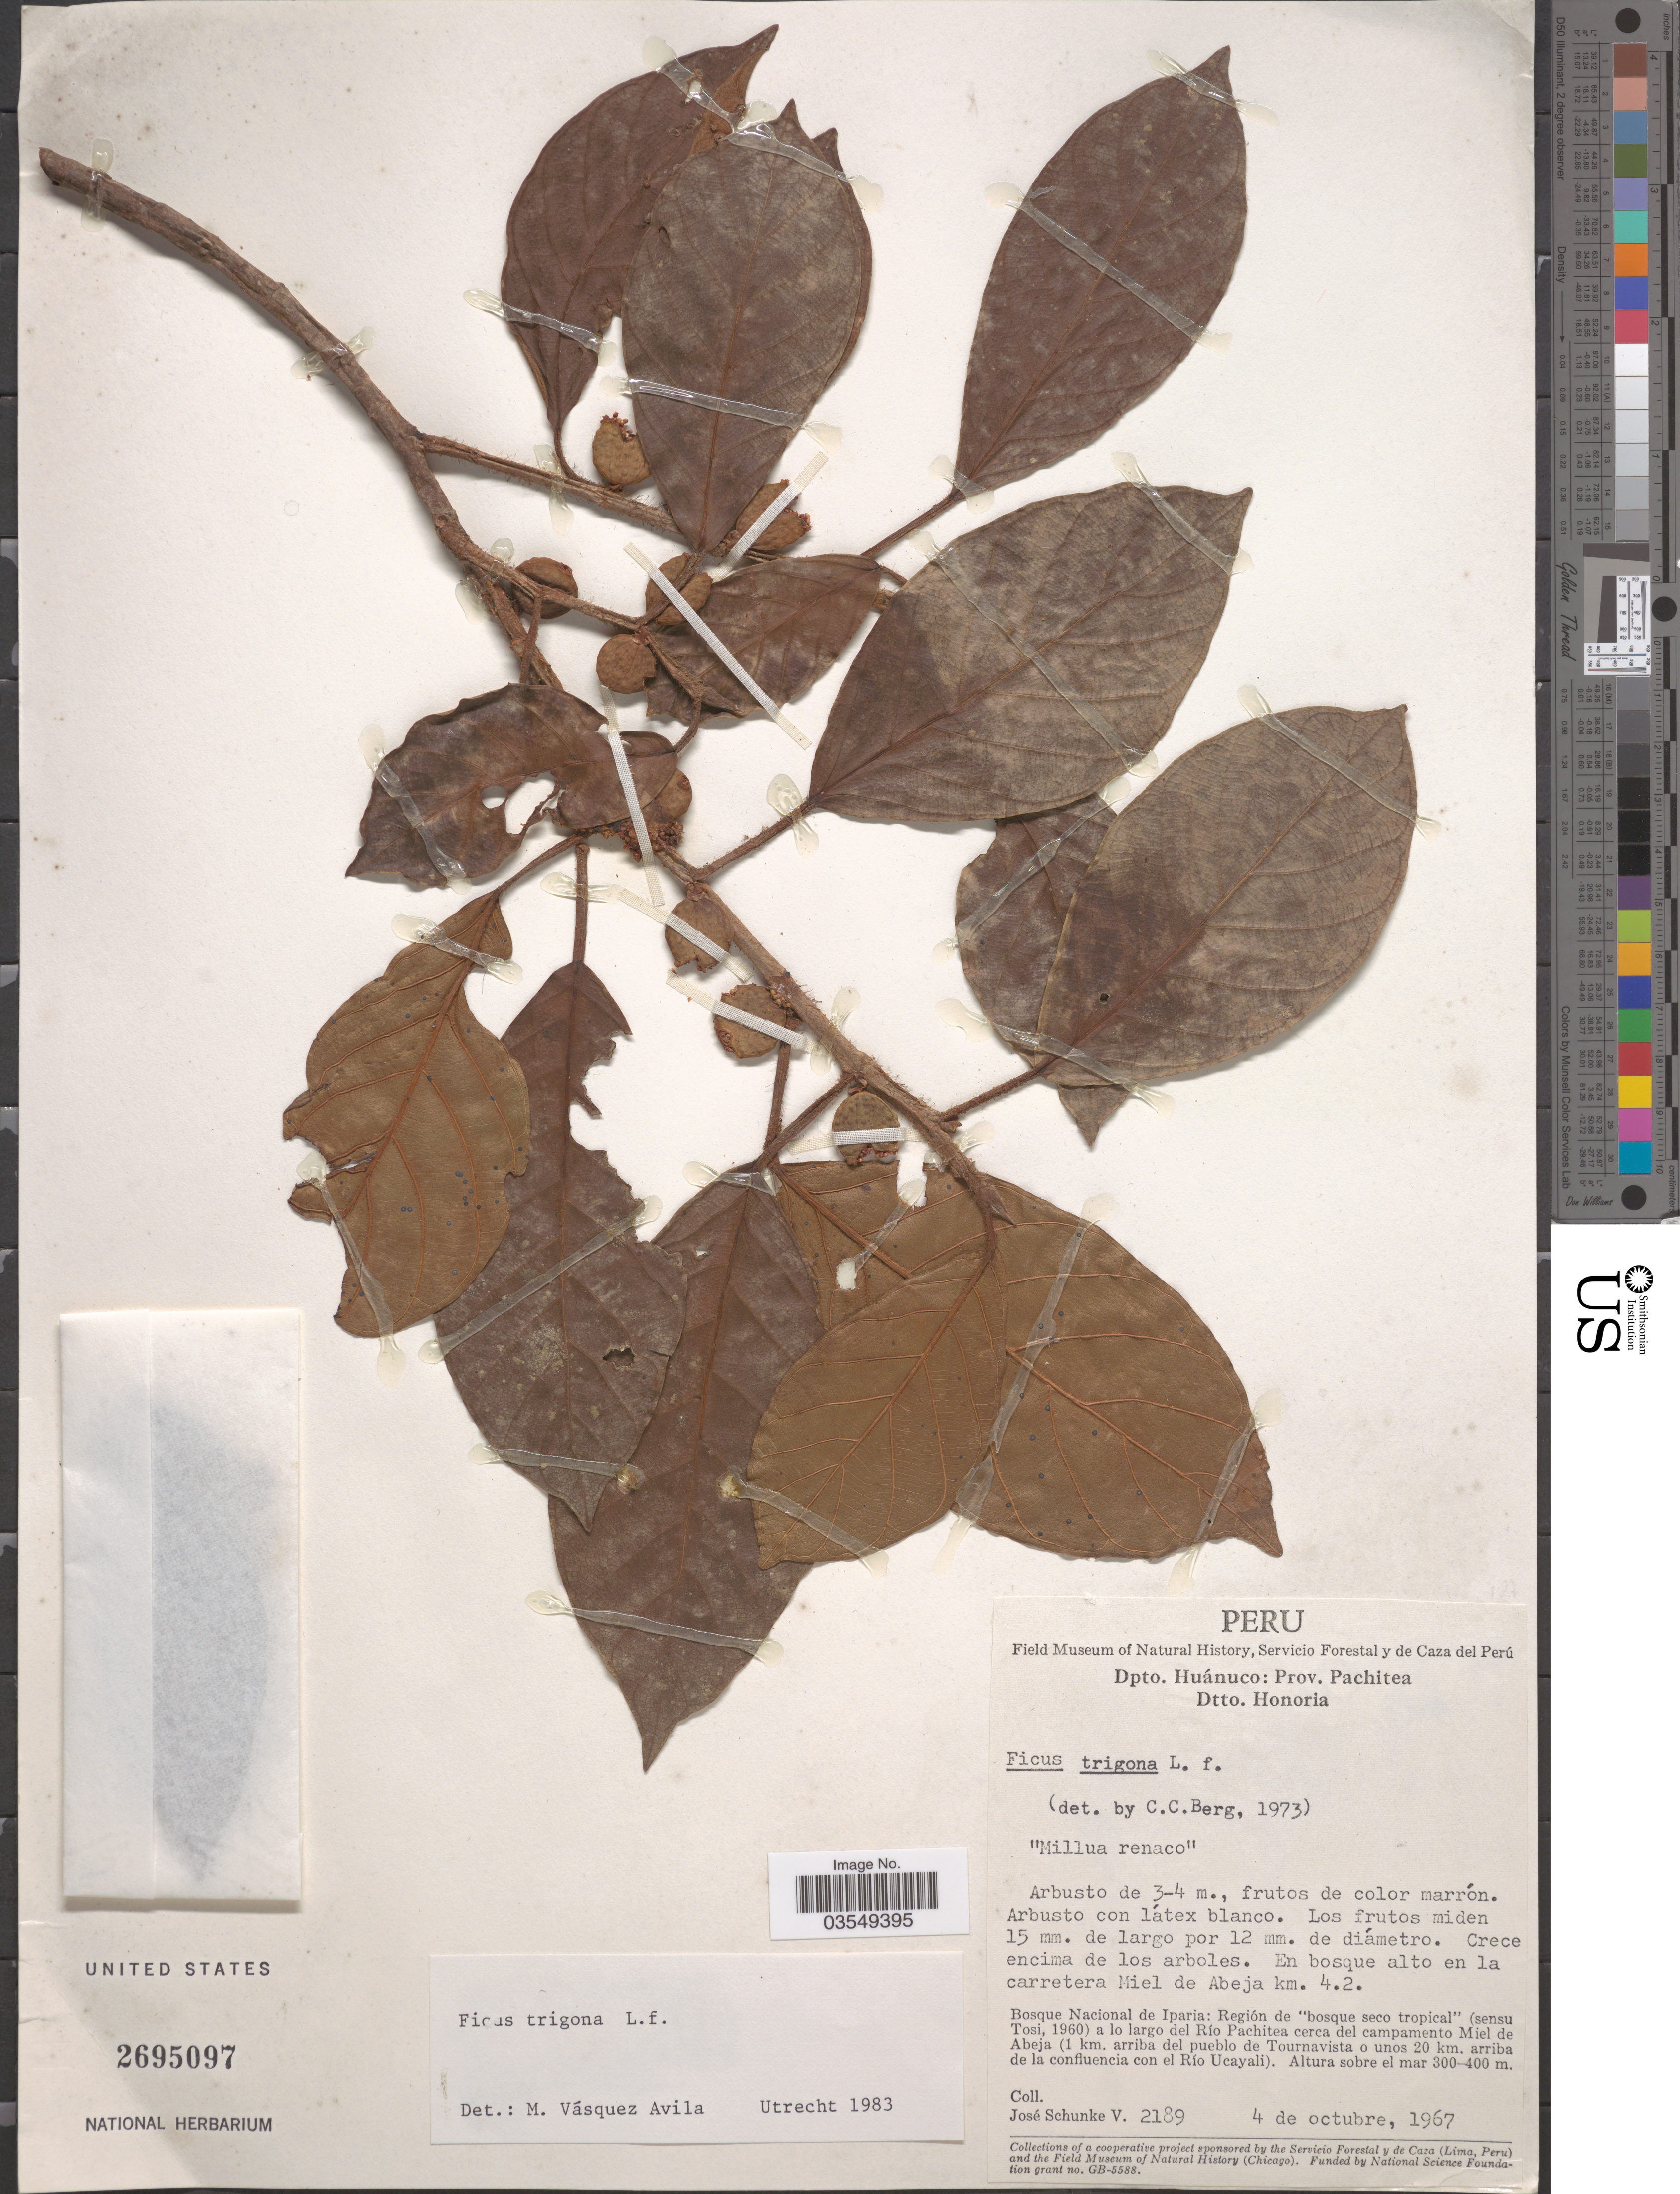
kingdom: Plantae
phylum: Tracheophyta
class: Magnoliopsida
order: Rosales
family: Moraceae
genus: Ficus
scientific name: Ficus trigona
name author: L. f.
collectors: J. Schunke Vigo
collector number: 2189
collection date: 1967-10-04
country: Peru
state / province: Huánuco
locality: Dpto. Huánuco: Prov. Pachitea. Dtto. Honoria. En bosque alto en la carretera Miel de Abeja km. 4.2. Bosque Nacional de Iparia: Región de "bosque seco tropical" (sensu Tosi, 1960) a lo largo del Río Pachitea cerca del campamento Miel de Abeja (1 km. arriba del pueblo de Tournavista o unos 20 km. arriba de la confluencia con el Río Ucayali).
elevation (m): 300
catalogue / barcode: US 2695097